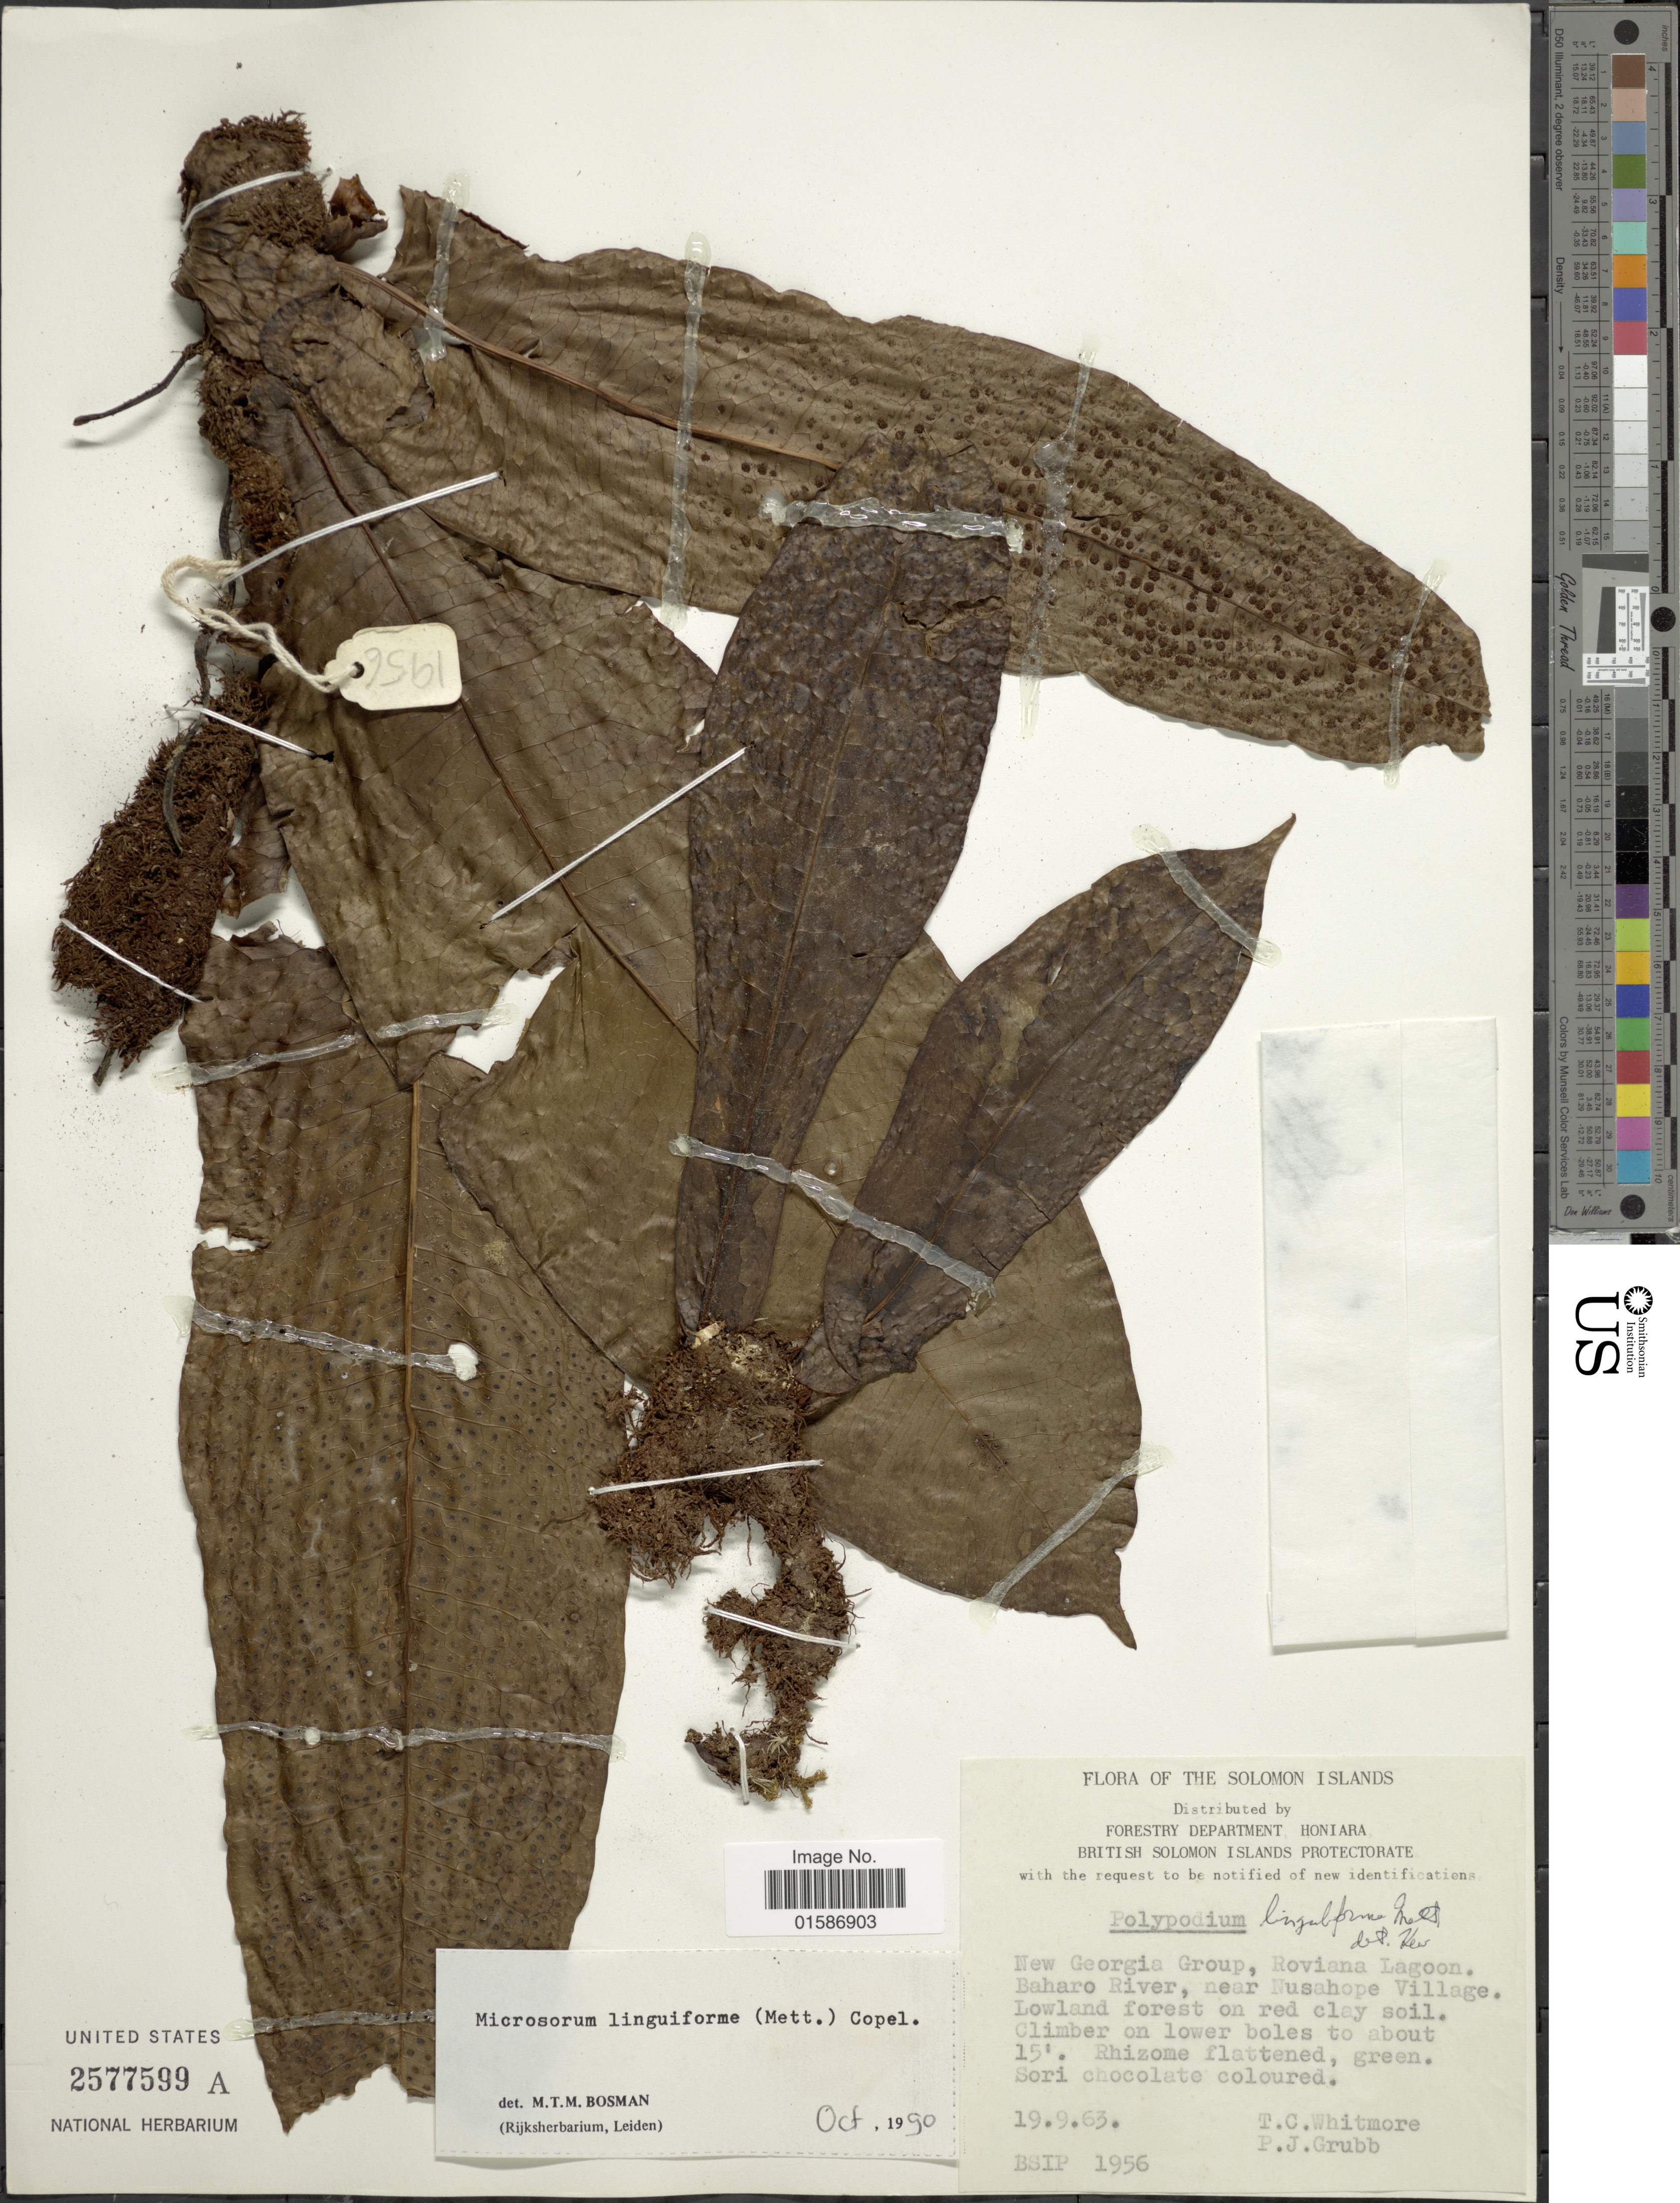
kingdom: Plantae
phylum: Tracheophyta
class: Polypodiopsida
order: Polypodiales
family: Polypodiaceae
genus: Microsorum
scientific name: Microsorum linguiforme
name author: (Mett.) Copel.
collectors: T. C. Whitmore & P. J. Grubb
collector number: BSIP 1956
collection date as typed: Transcribed d/m/y: 19/9/63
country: Solomon Islands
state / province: Solomon Islands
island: New Georgia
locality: New Georgia Group, Rovianna Lagoon, Baharo River, near Nusahope Village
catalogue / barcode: US 2577599A